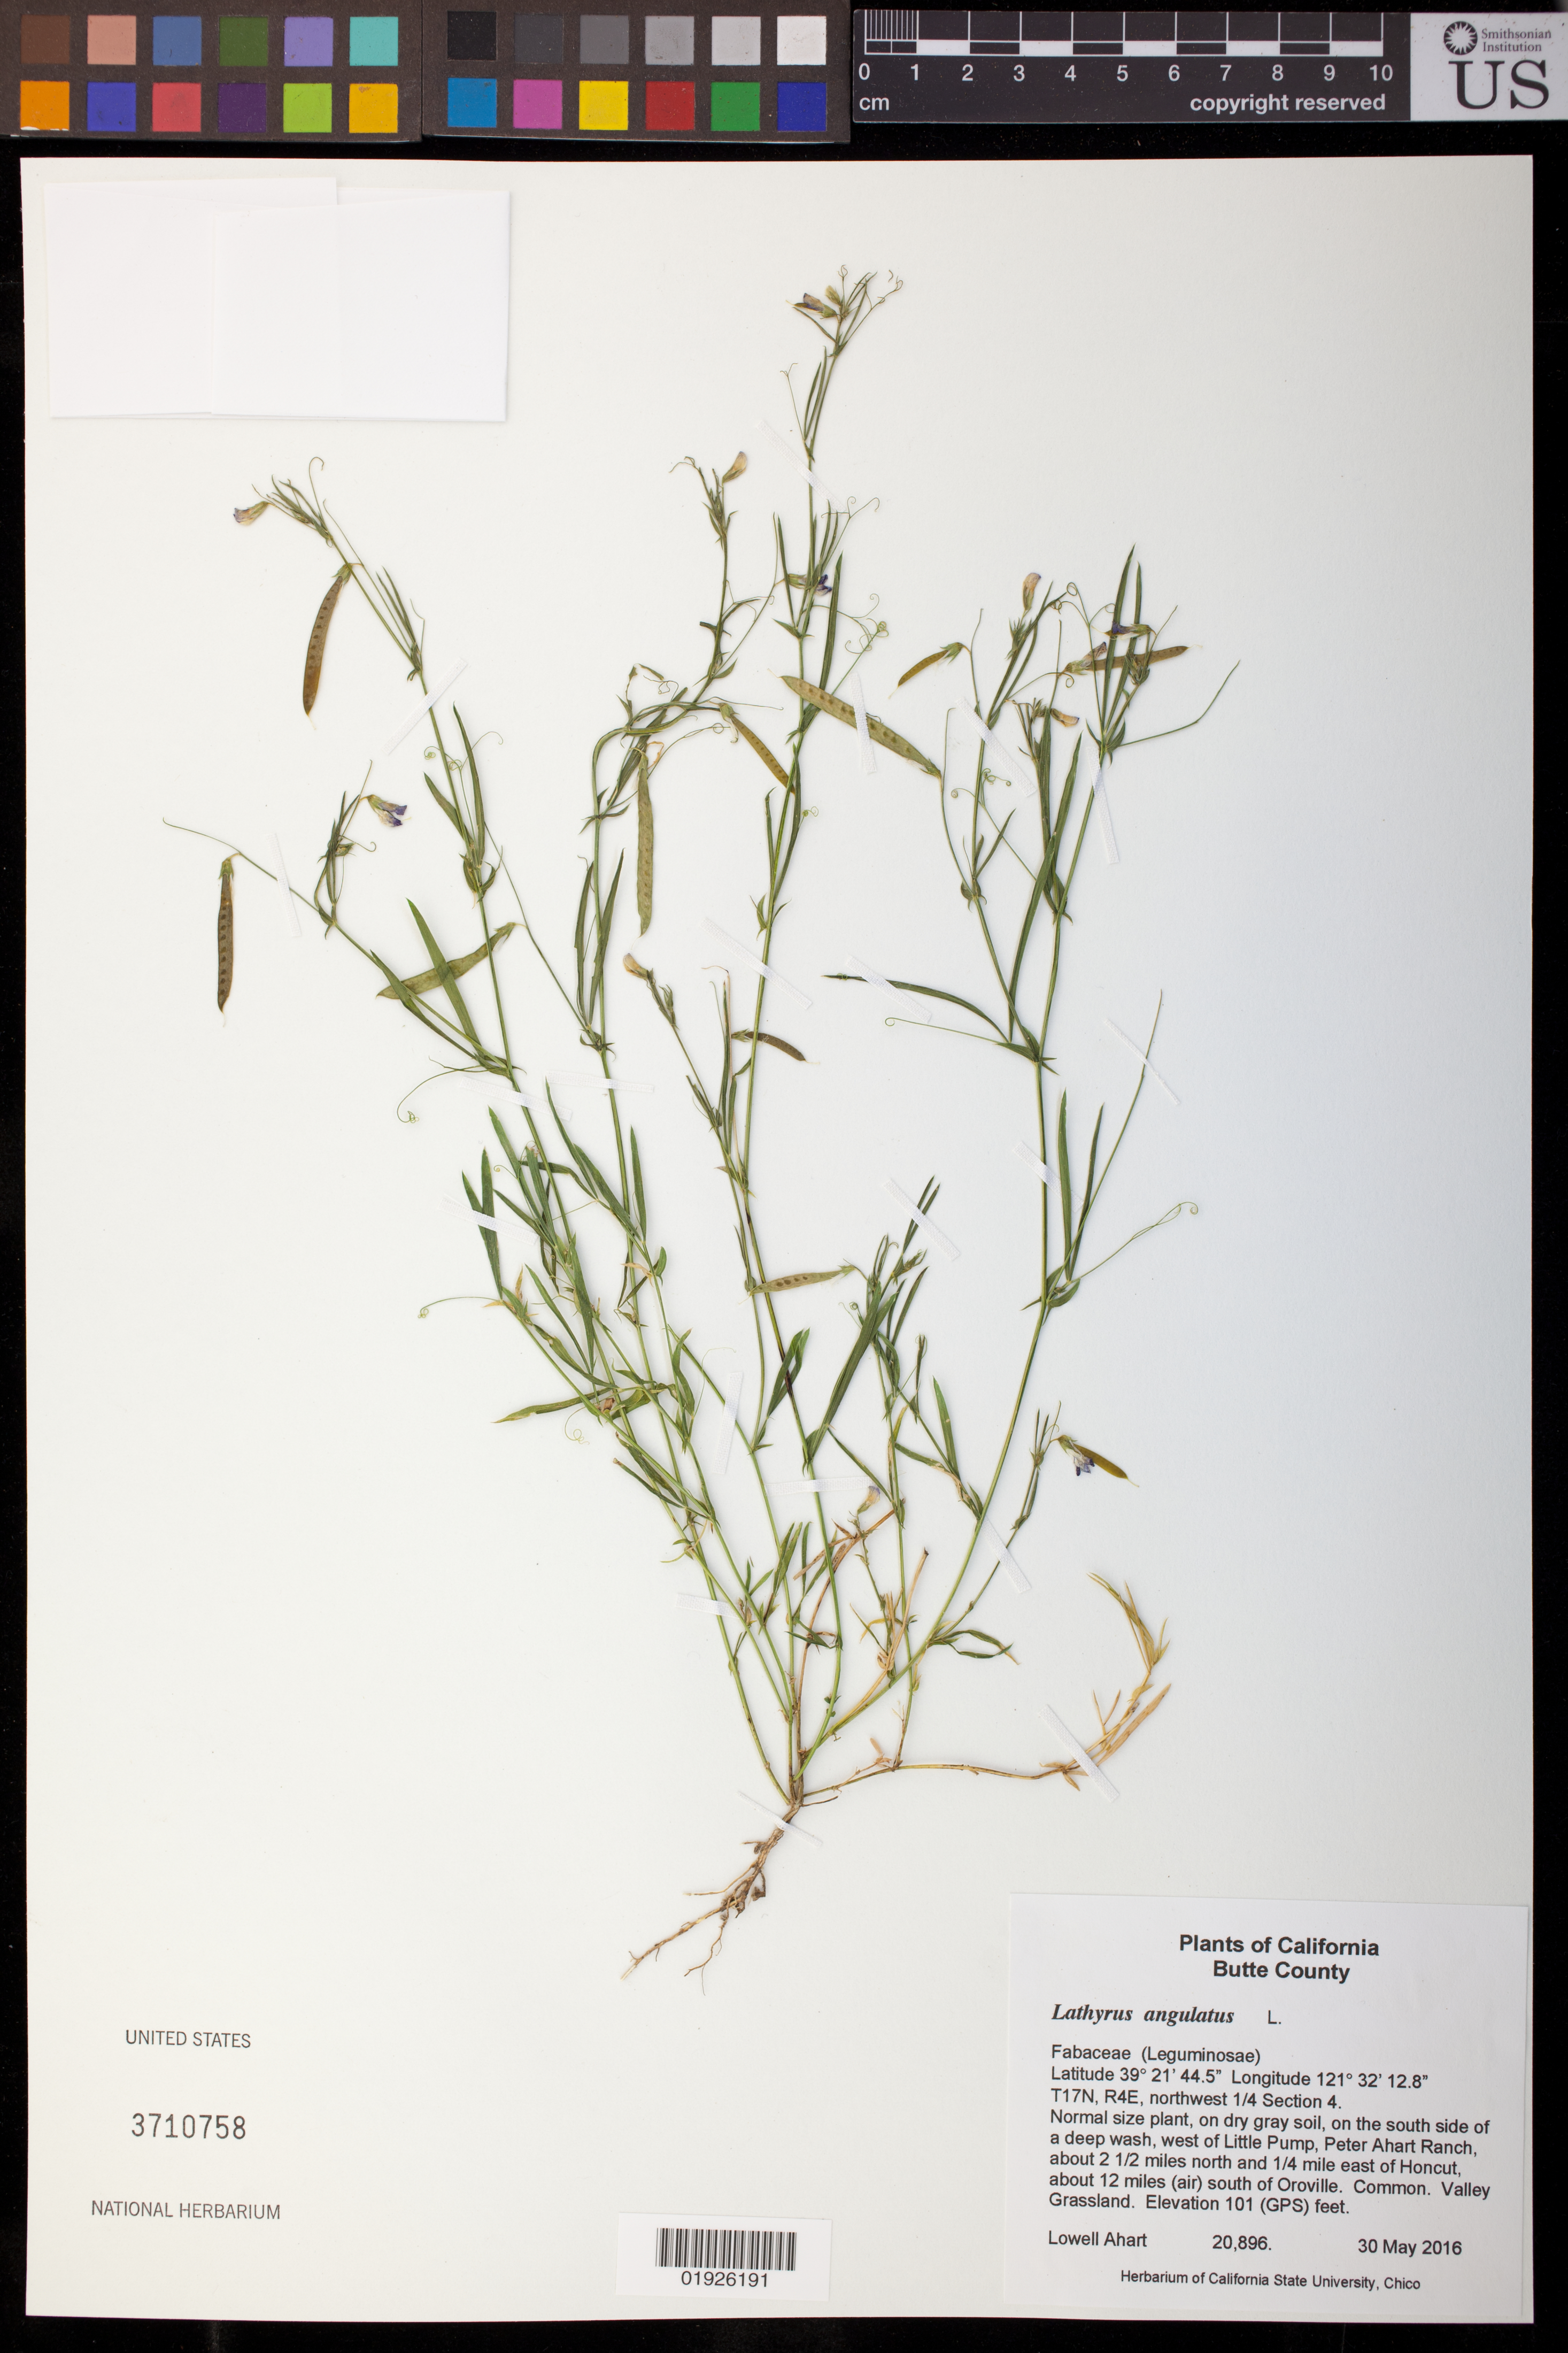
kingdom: Plantae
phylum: Tracheophyta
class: Magnoliopsida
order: Fabales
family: Fabaceae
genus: Lathyrus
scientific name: Lathyrus angulatus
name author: L.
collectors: L. Ahart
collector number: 20896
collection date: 2016-05-30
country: United States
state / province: California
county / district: Butte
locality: On the south side of a deep wash, west of Little Pump, Peter Ahart Ranch, about 2.5 miles north and .25 mile east of Honcut, about 12 miles (air) south of Oroville.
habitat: Valley grassland. On dry gray soil.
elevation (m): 31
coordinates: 39 21 44.5, 121 32 12.8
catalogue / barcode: US 3710758